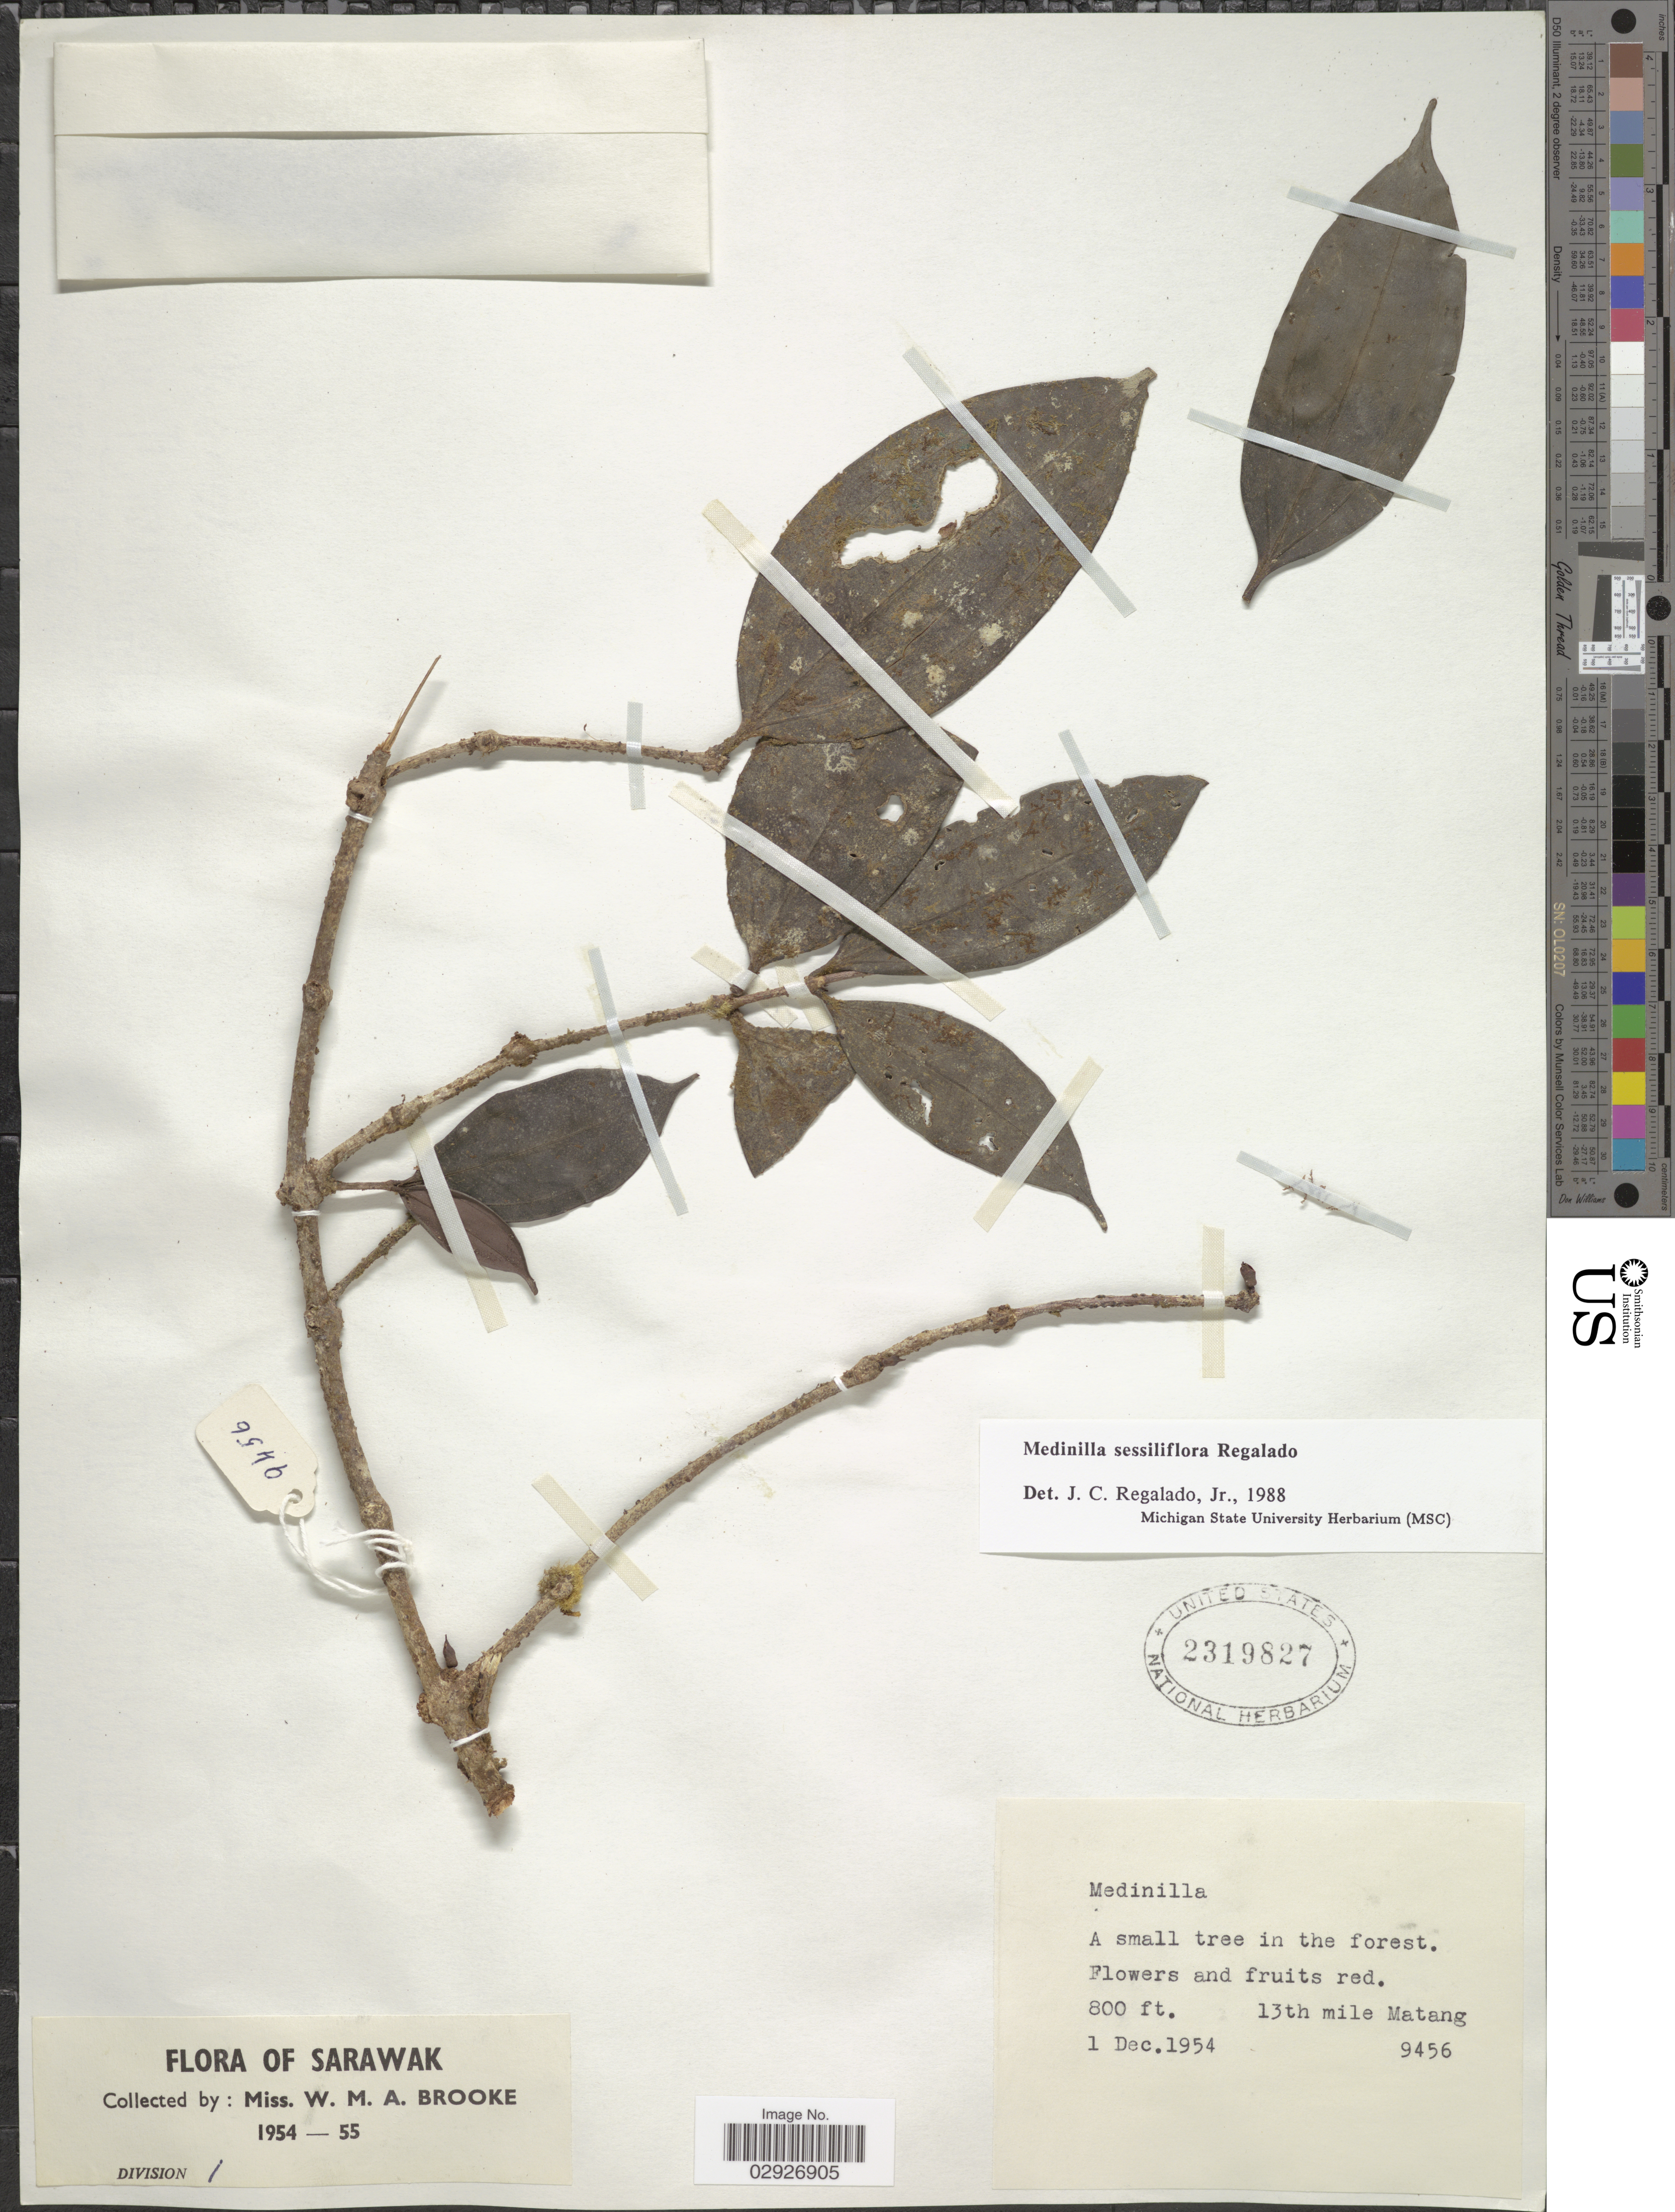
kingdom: Plantae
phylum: Tracheophyta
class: Magnoliopsida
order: Myrtales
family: Melastomataceae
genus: Medinilla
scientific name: Medinilla sessiliflora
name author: Regalado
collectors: W. Brooke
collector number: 9456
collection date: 1954-12-01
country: Malaysia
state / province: Sarawak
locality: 13th mile Matang.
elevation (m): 244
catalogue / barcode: US 2319827